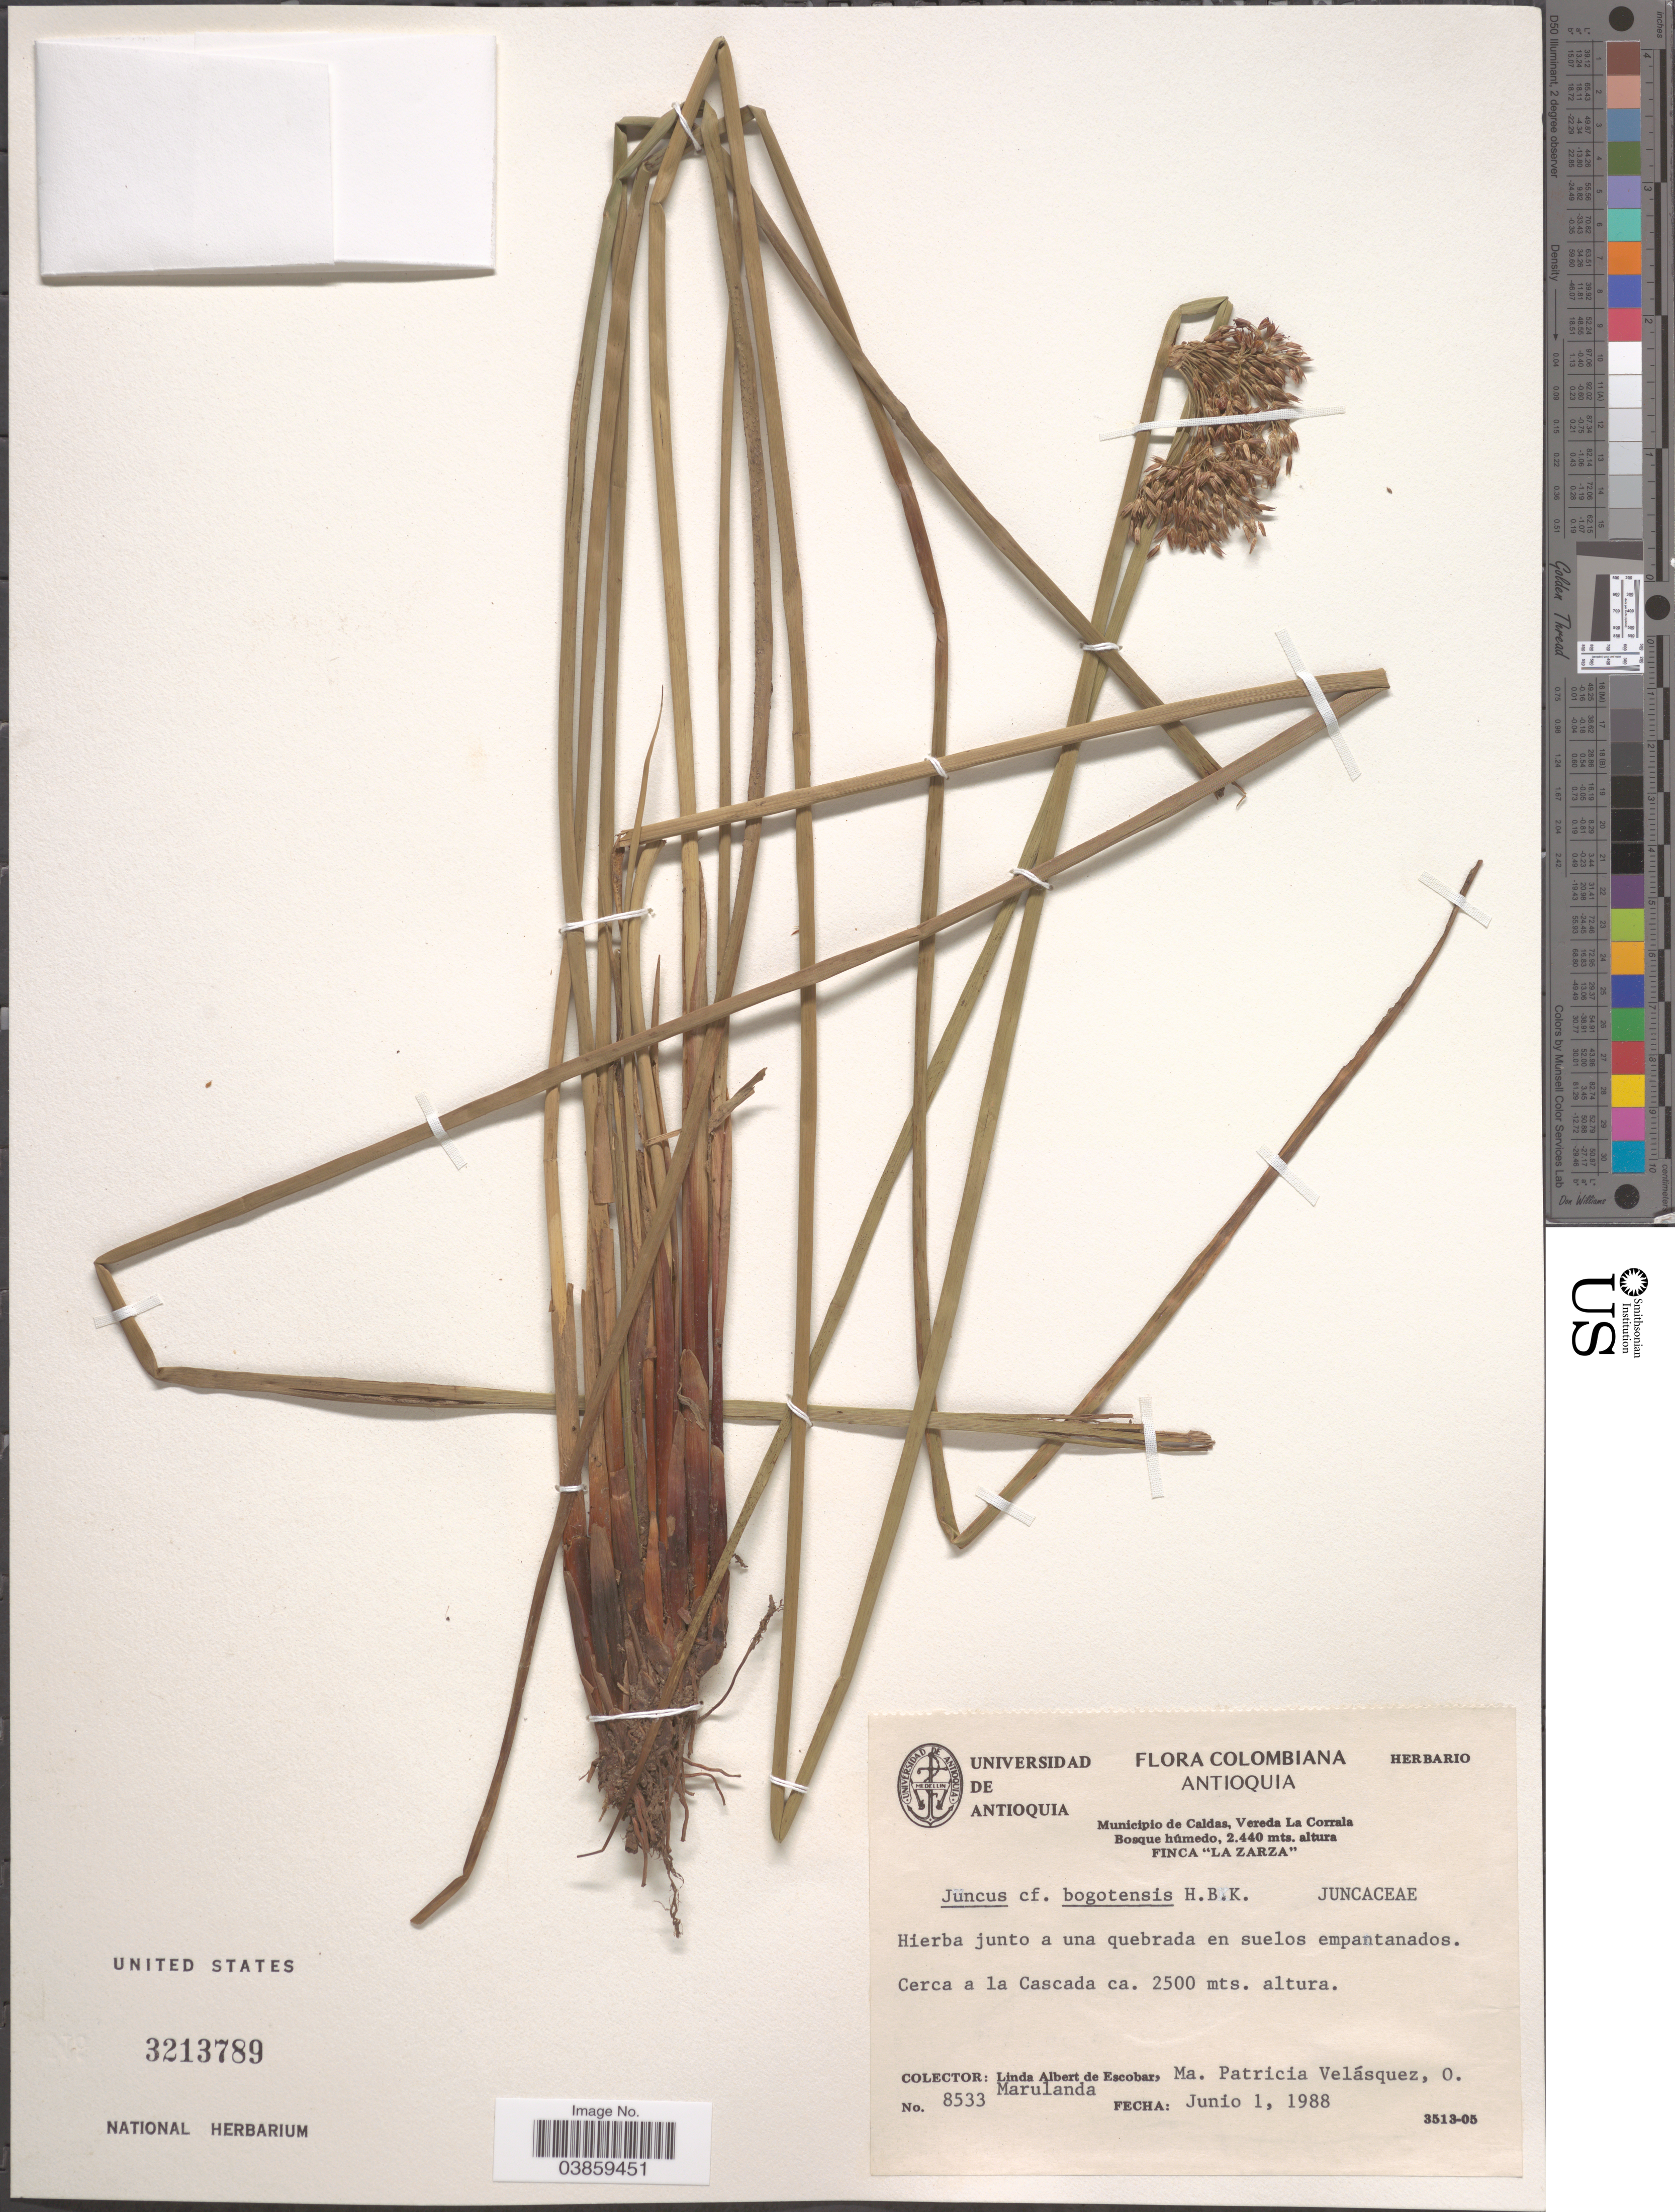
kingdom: Plantae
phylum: Tracheophyta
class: Liliopsida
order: Poales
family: Juncaceae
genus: Juncus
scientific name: Juncus effusus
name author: L.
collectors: L. K. de Escobar, M. P. Velásquez & O. Marulanda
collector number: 8533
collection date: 1988-06-01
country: Colombia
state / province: Antioquia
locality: Municipio de Caldas, Vereda La Corrala. Finca "La Zarza". Cerca a la Cascada.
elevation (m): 2440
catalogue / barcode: US 3213789